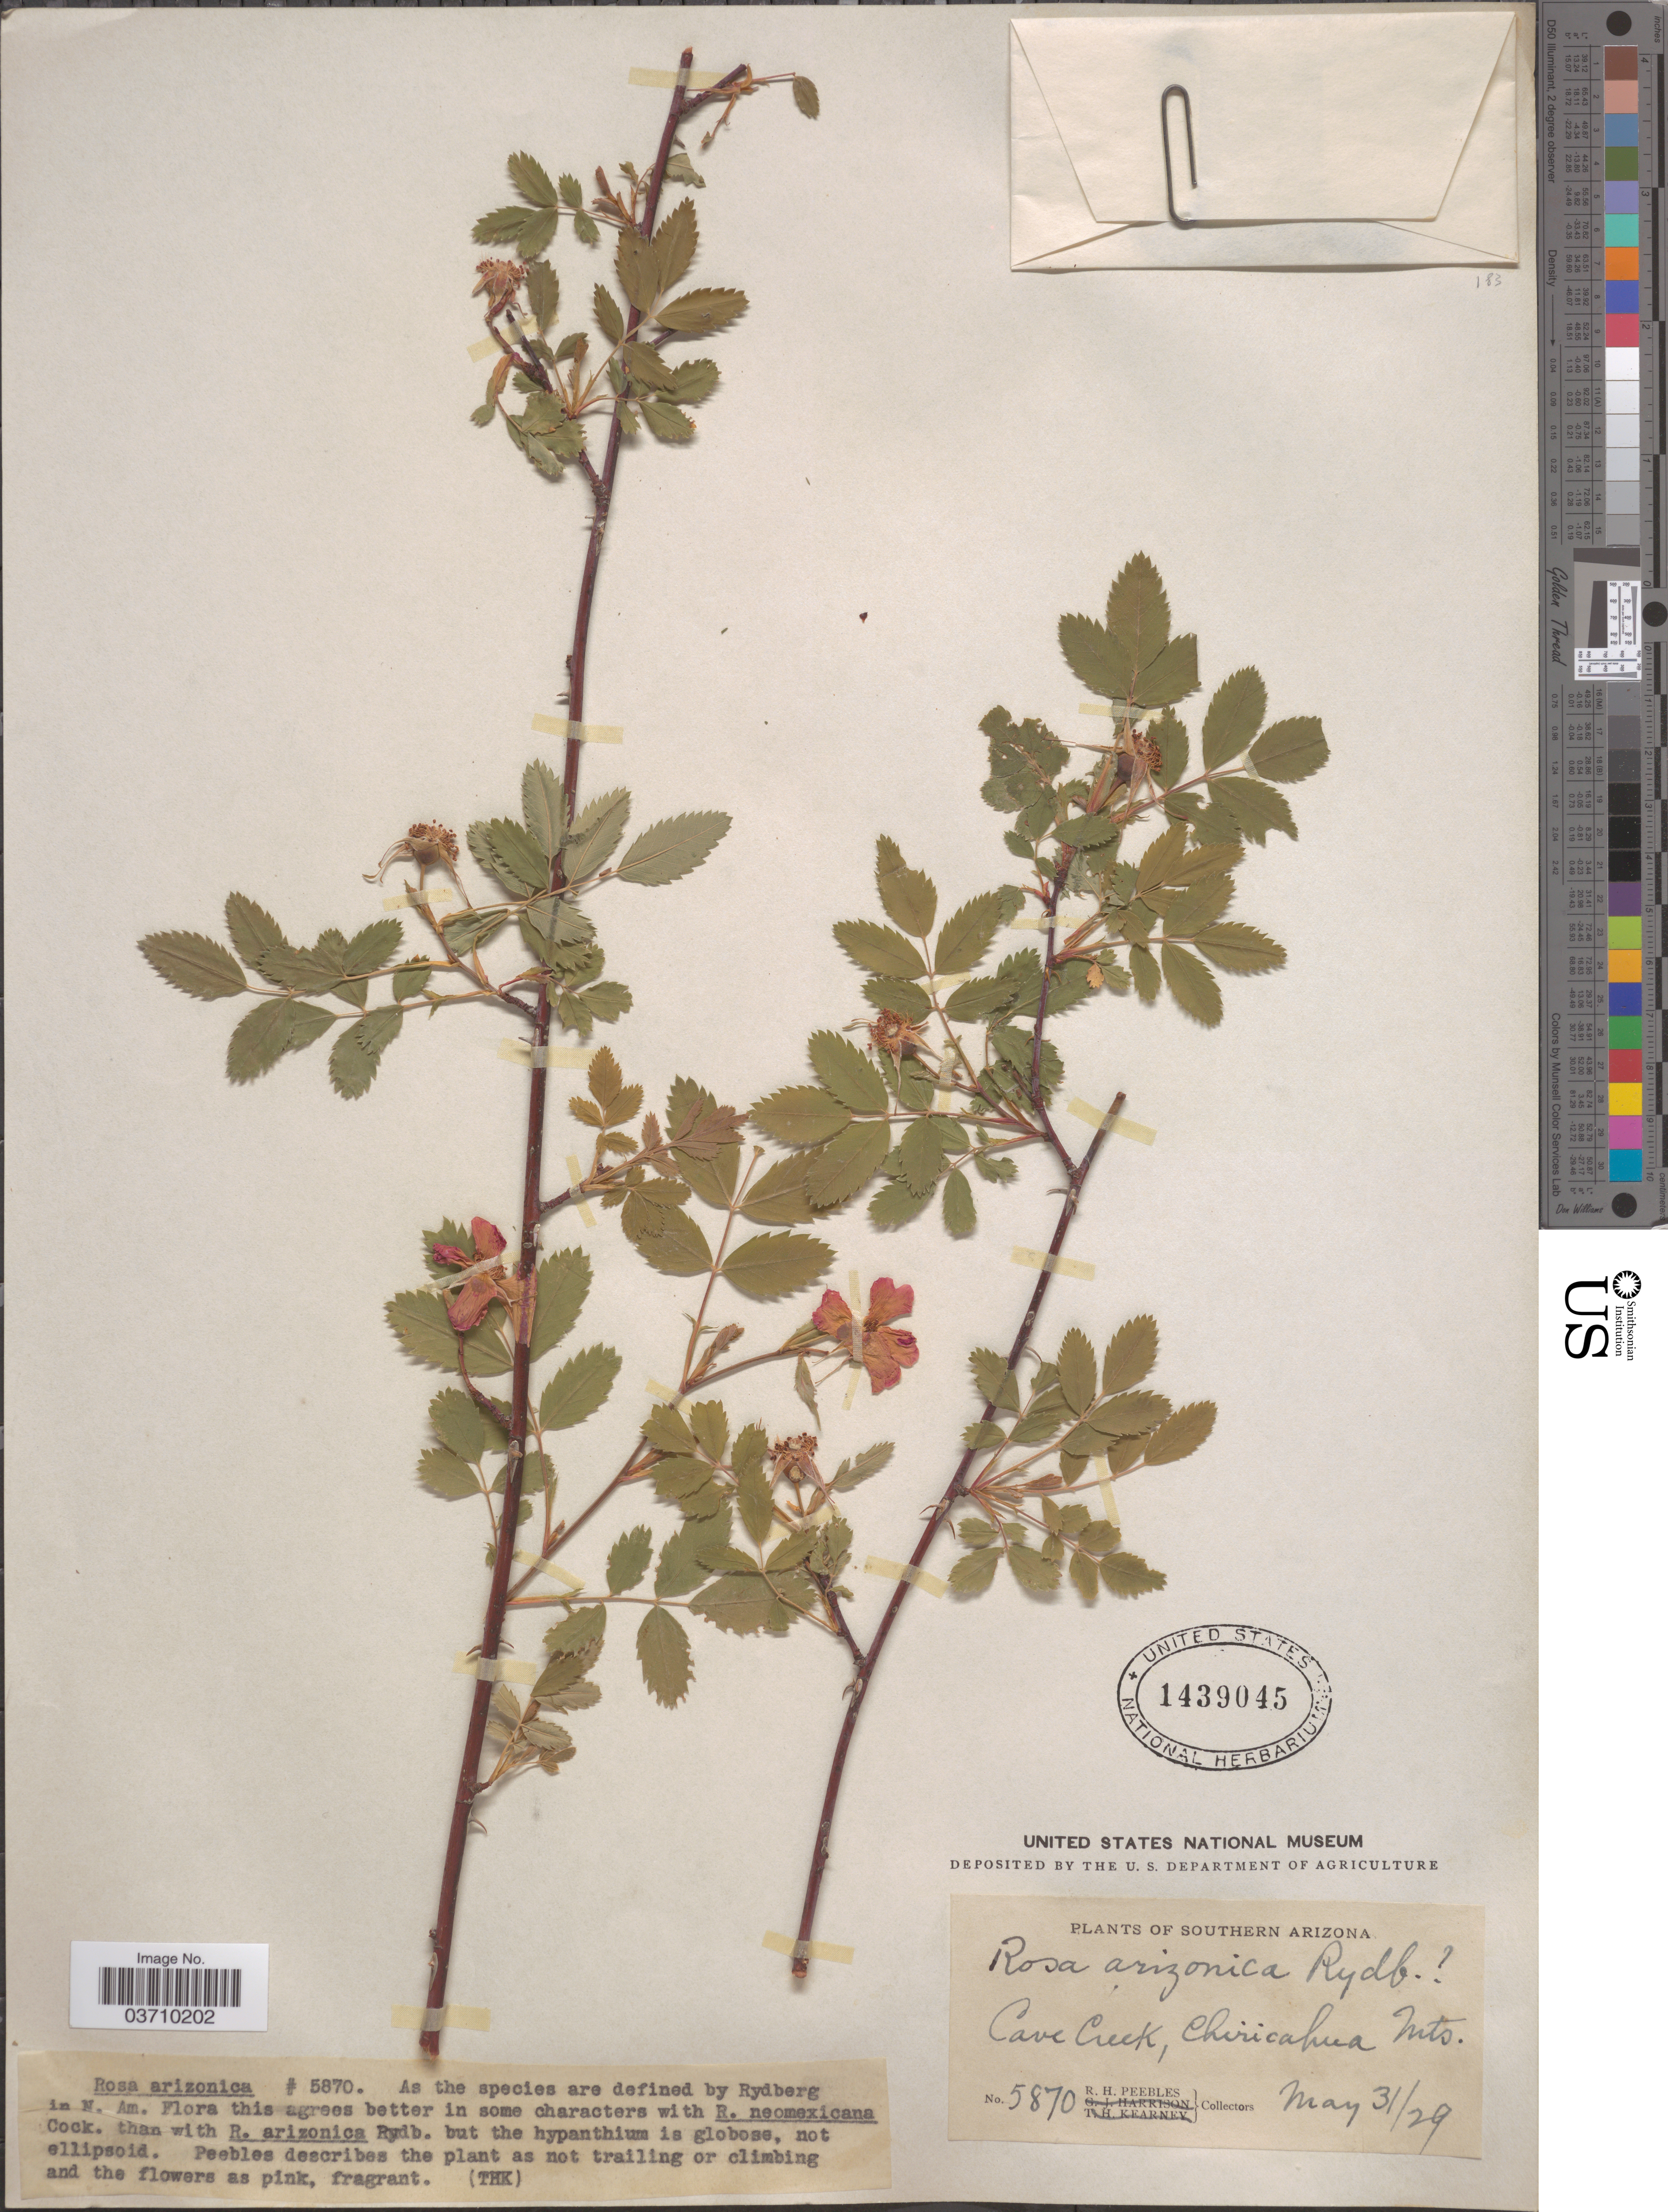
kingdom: Plantae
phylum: Tracheophyta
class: Magnoliopsida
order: Rosales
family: Rosaceae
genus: Rosa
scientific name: Rosa arizonica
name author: Rydb.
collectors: R. H. Peebles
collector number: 5870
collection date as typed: Transcribed d/m/y: 31/5/29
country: United States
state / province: Arizona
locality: Southern Arizona. Cave Creek, Chiricahua Mts.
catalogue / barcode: US 1439045